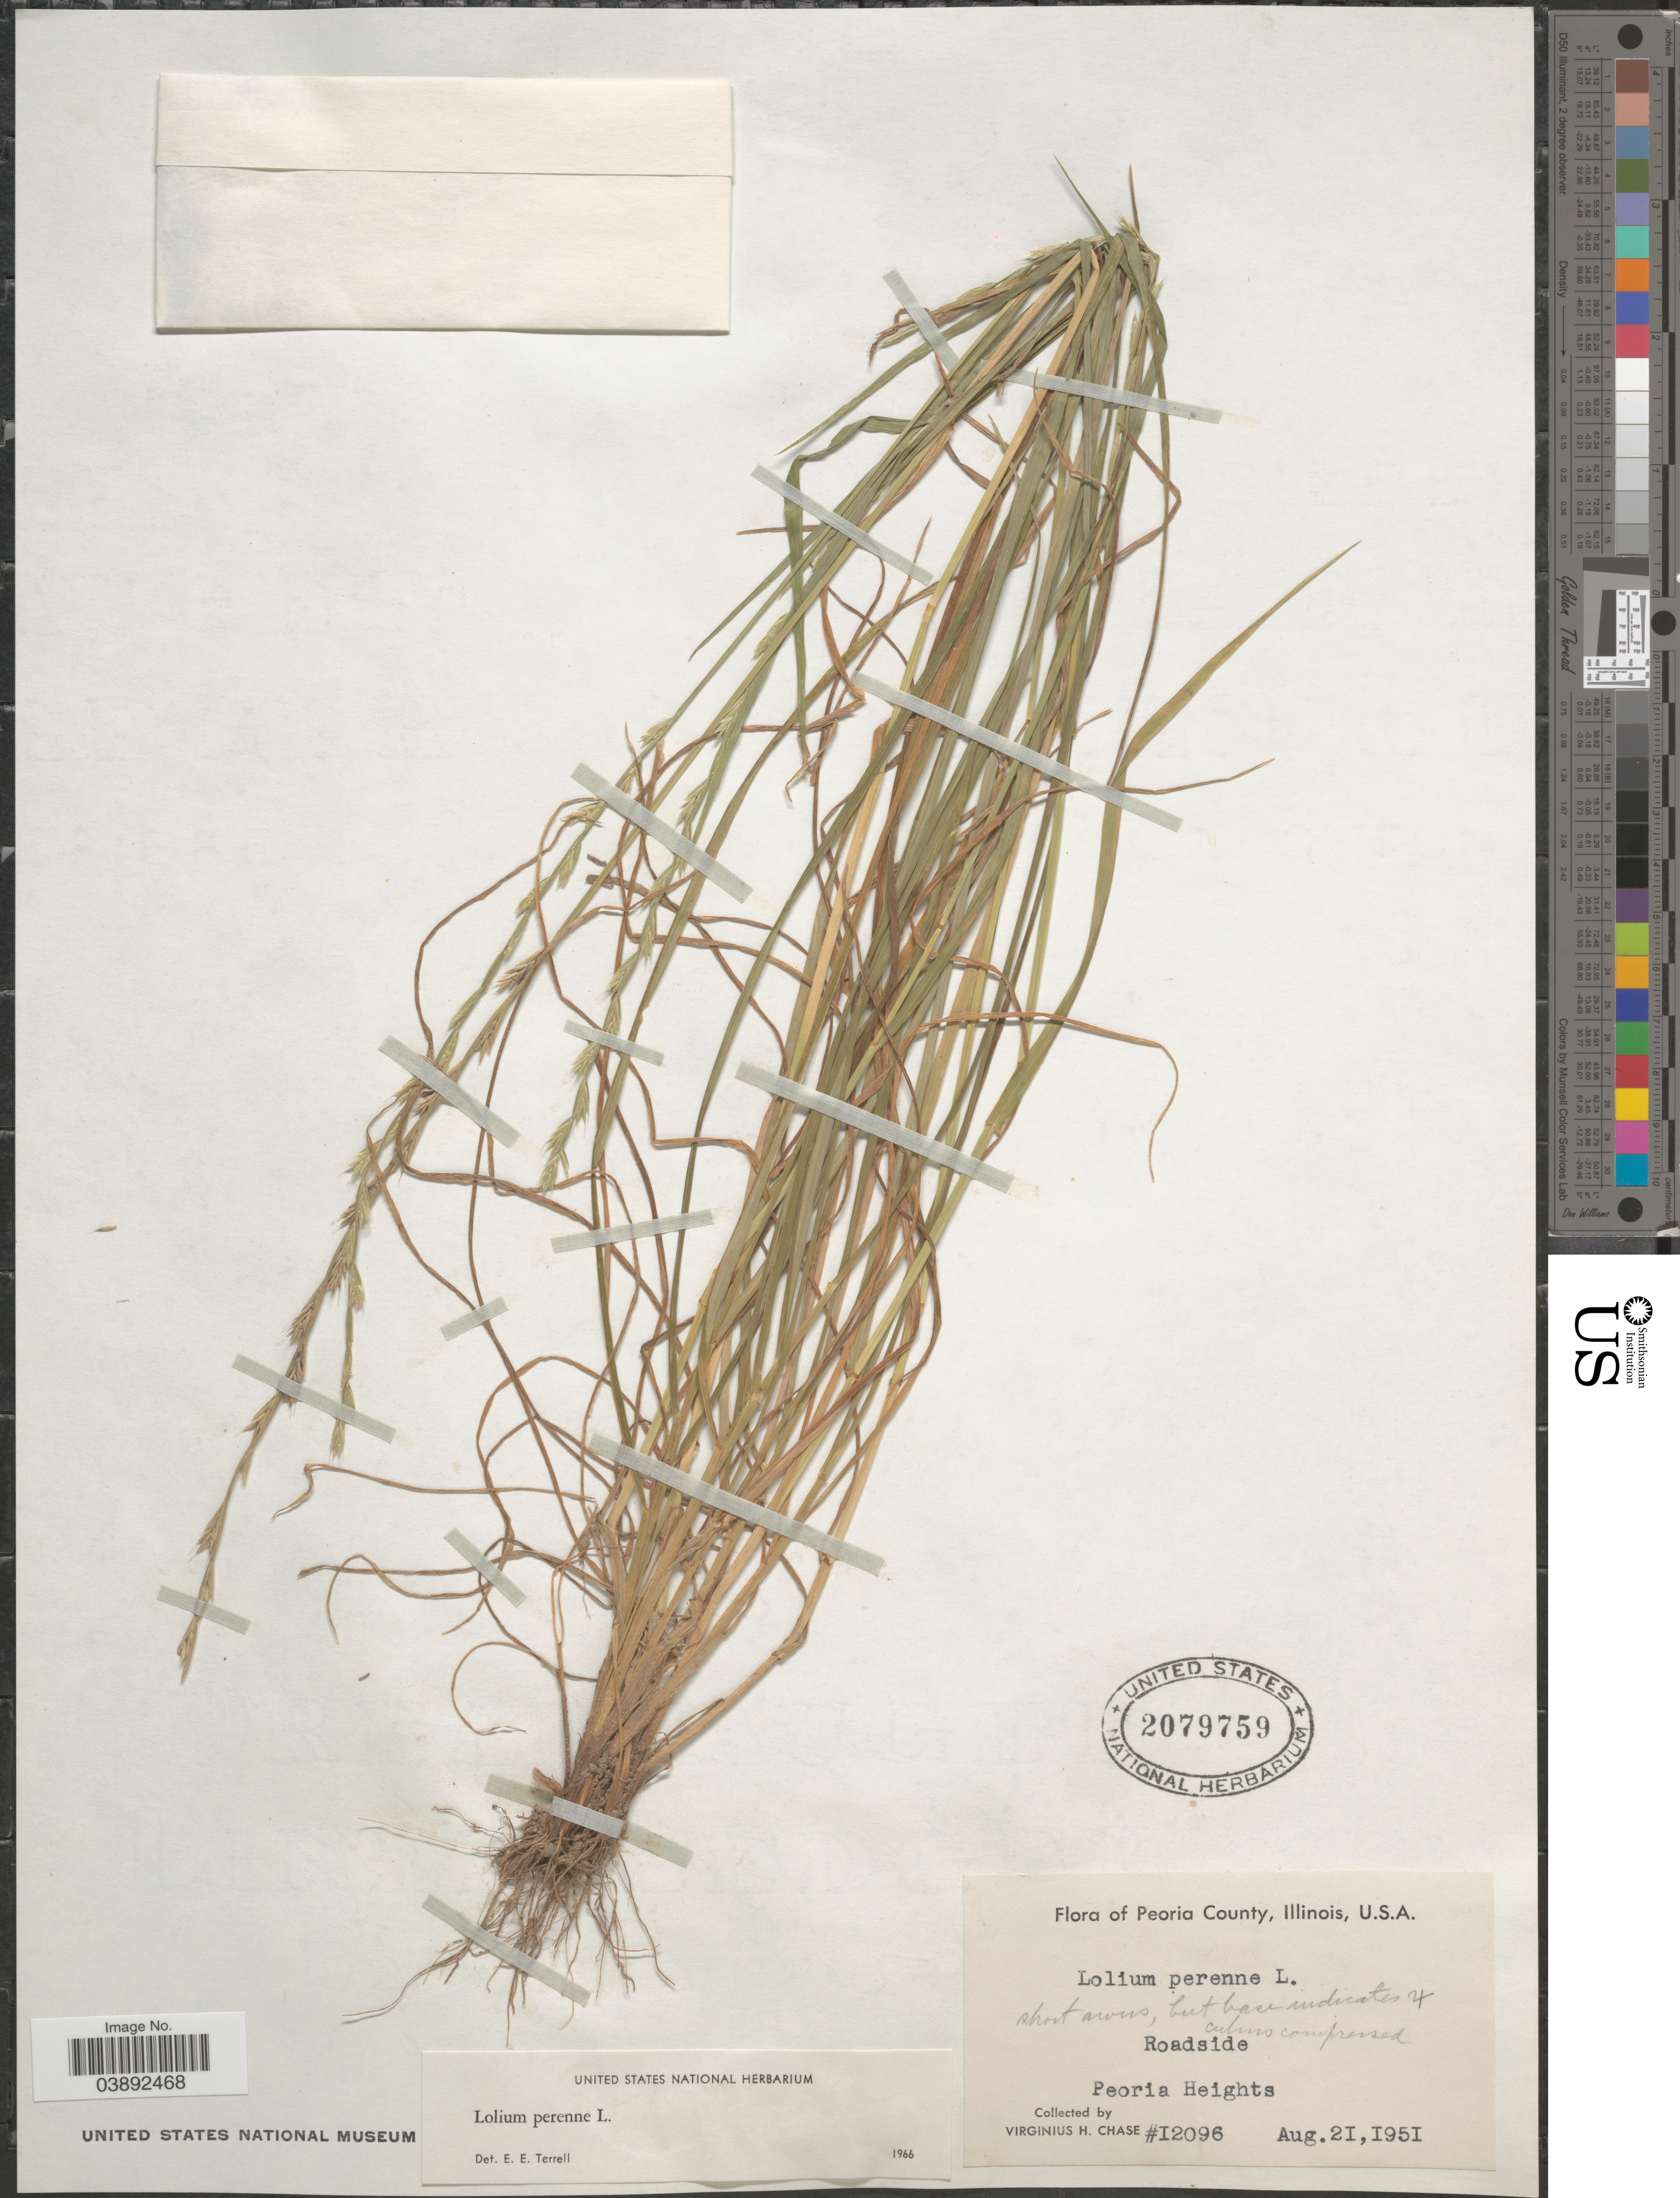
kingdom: Plantae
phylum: Tracheophyta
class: Liliopsida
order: Poales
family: Poaceae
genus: Lolium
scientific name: Lolium perenne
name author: L.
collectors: V. H. Chase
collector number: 12096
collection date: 1951-08-21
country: United States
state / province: Illinois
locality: Peoria County. Roadside. Peoria Heights.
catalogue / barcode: US 2079759